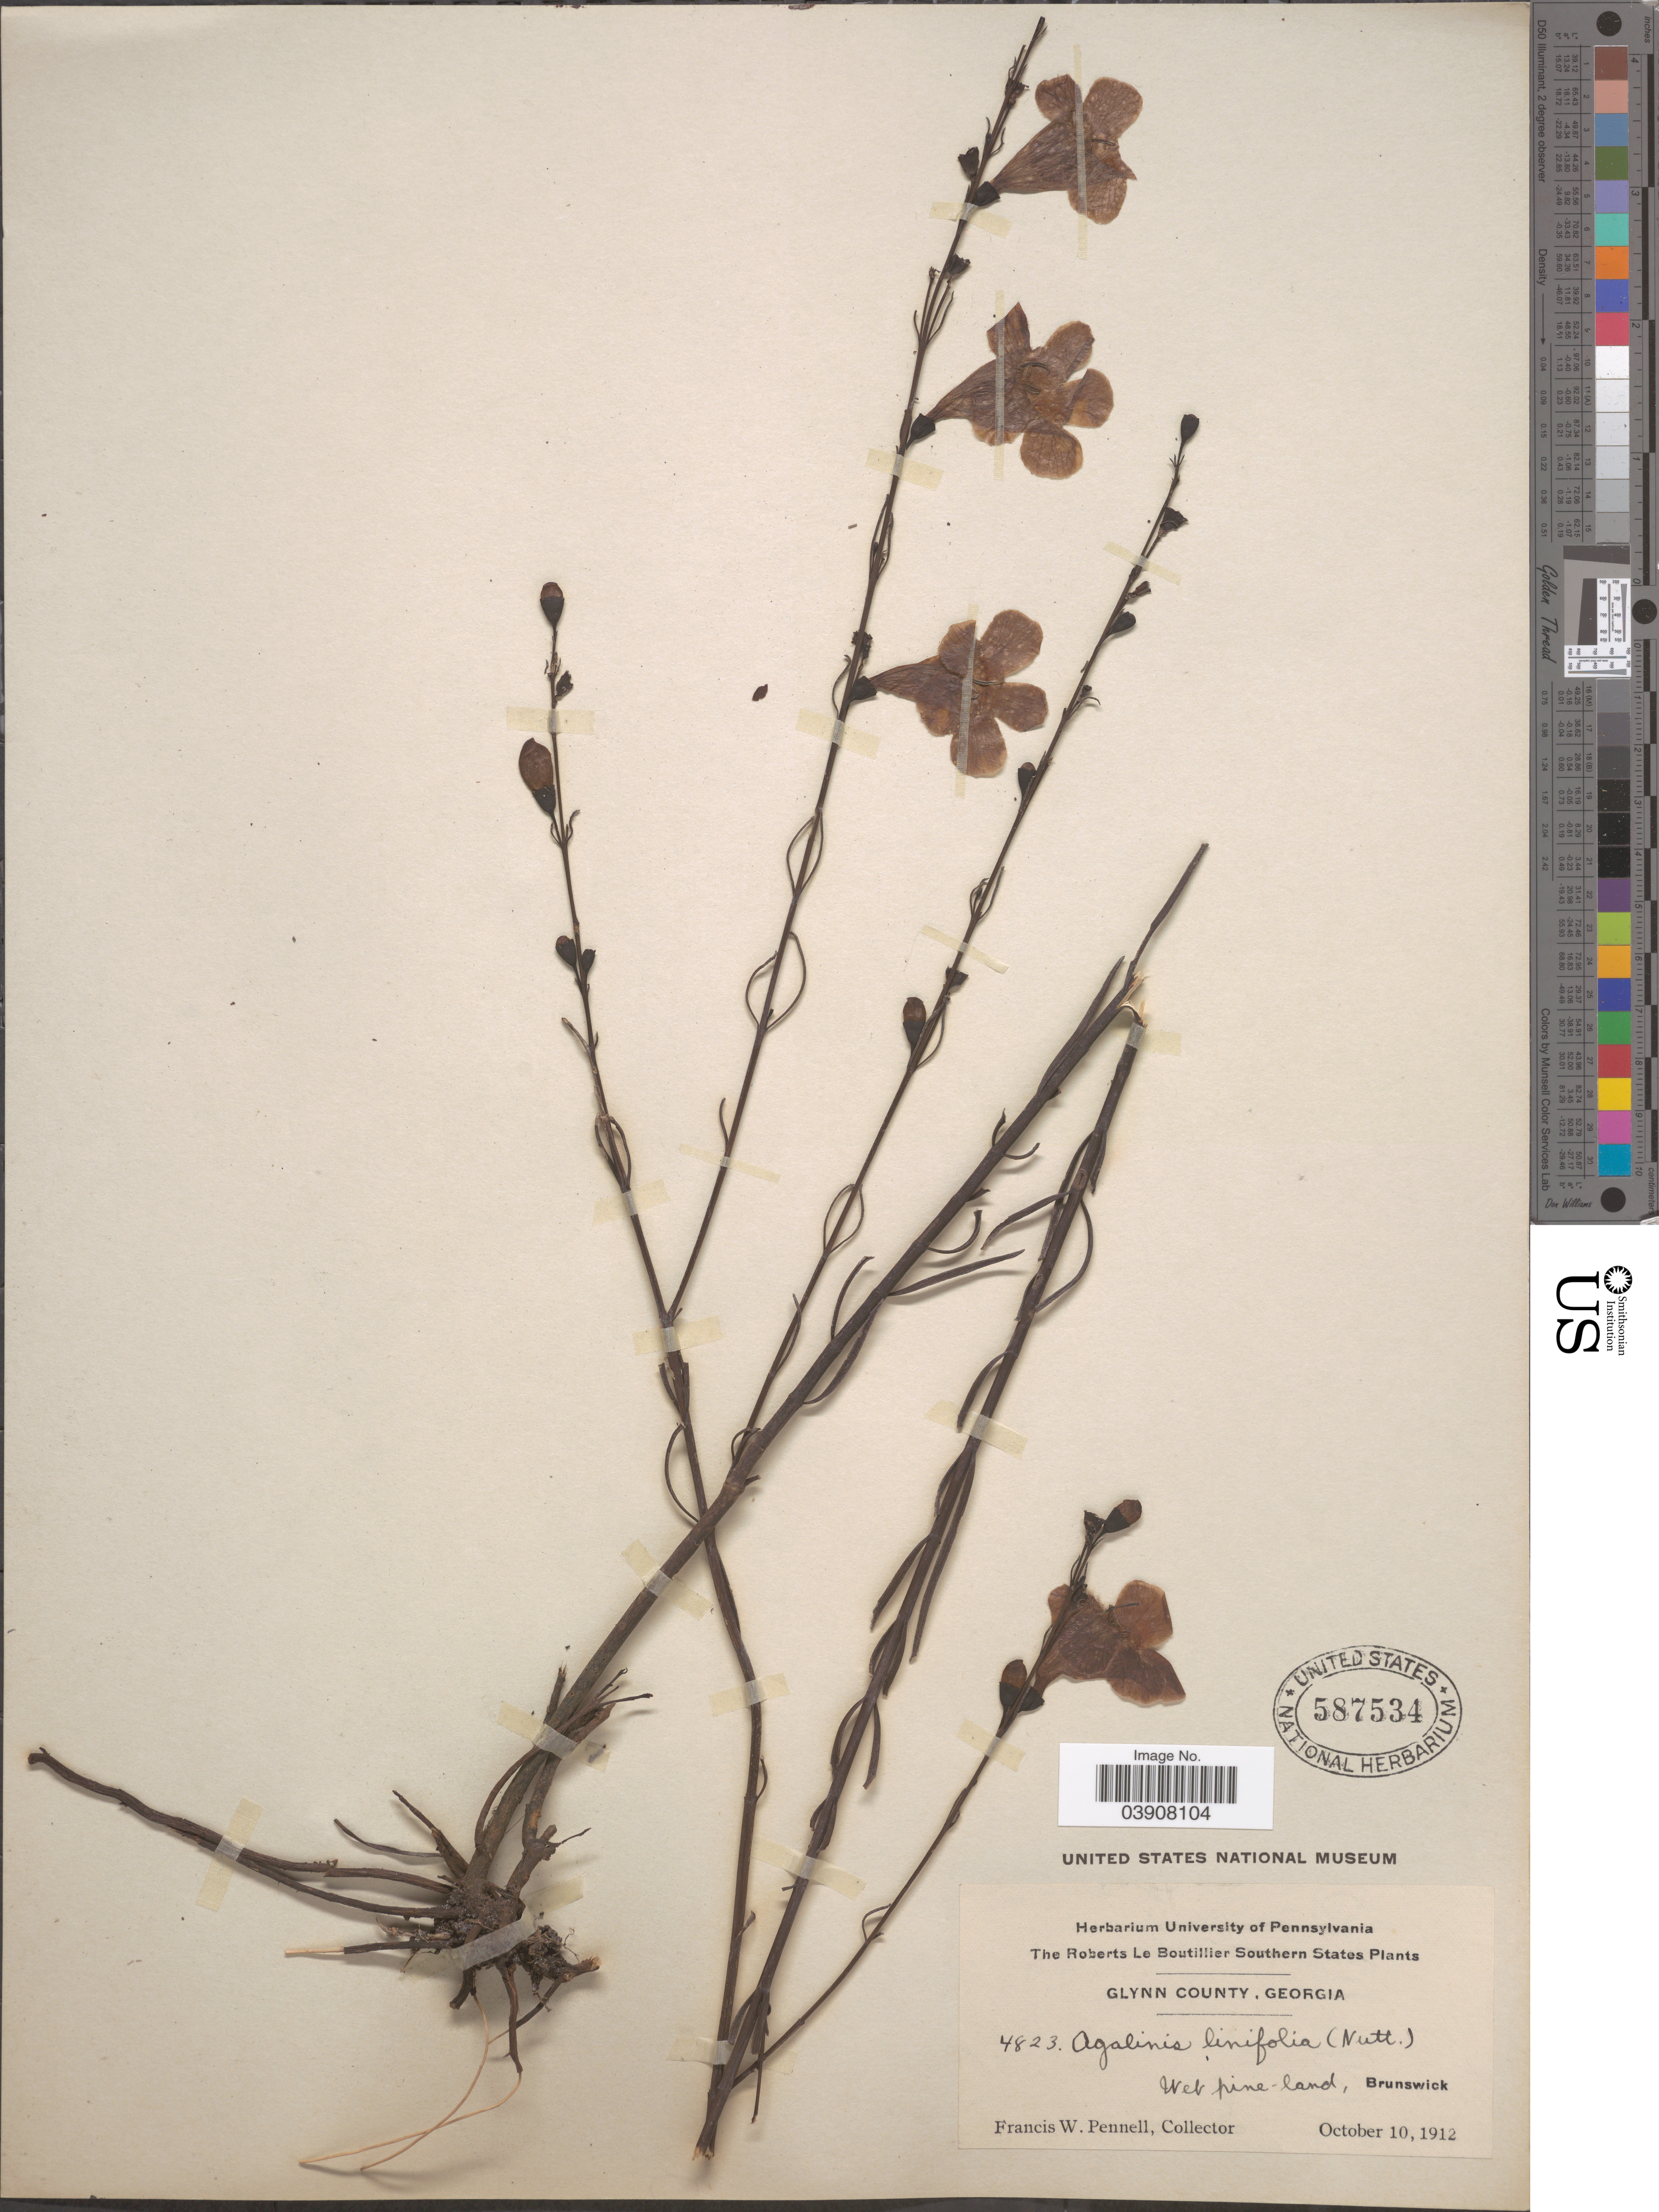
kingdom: Plantae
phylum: Tracheophyta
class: Magnoliopsida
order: Lamiales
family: Orobanchaceae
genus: Agalinis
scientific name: Agalinis linifolia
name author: (Nutt.) Britton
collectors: F. W. Pennell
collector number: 4823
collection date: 1912-10-10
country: United States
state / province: Georgia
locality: Southern States. Glynn County. Wet pine-land, Brunswick.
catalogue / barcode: US 587534